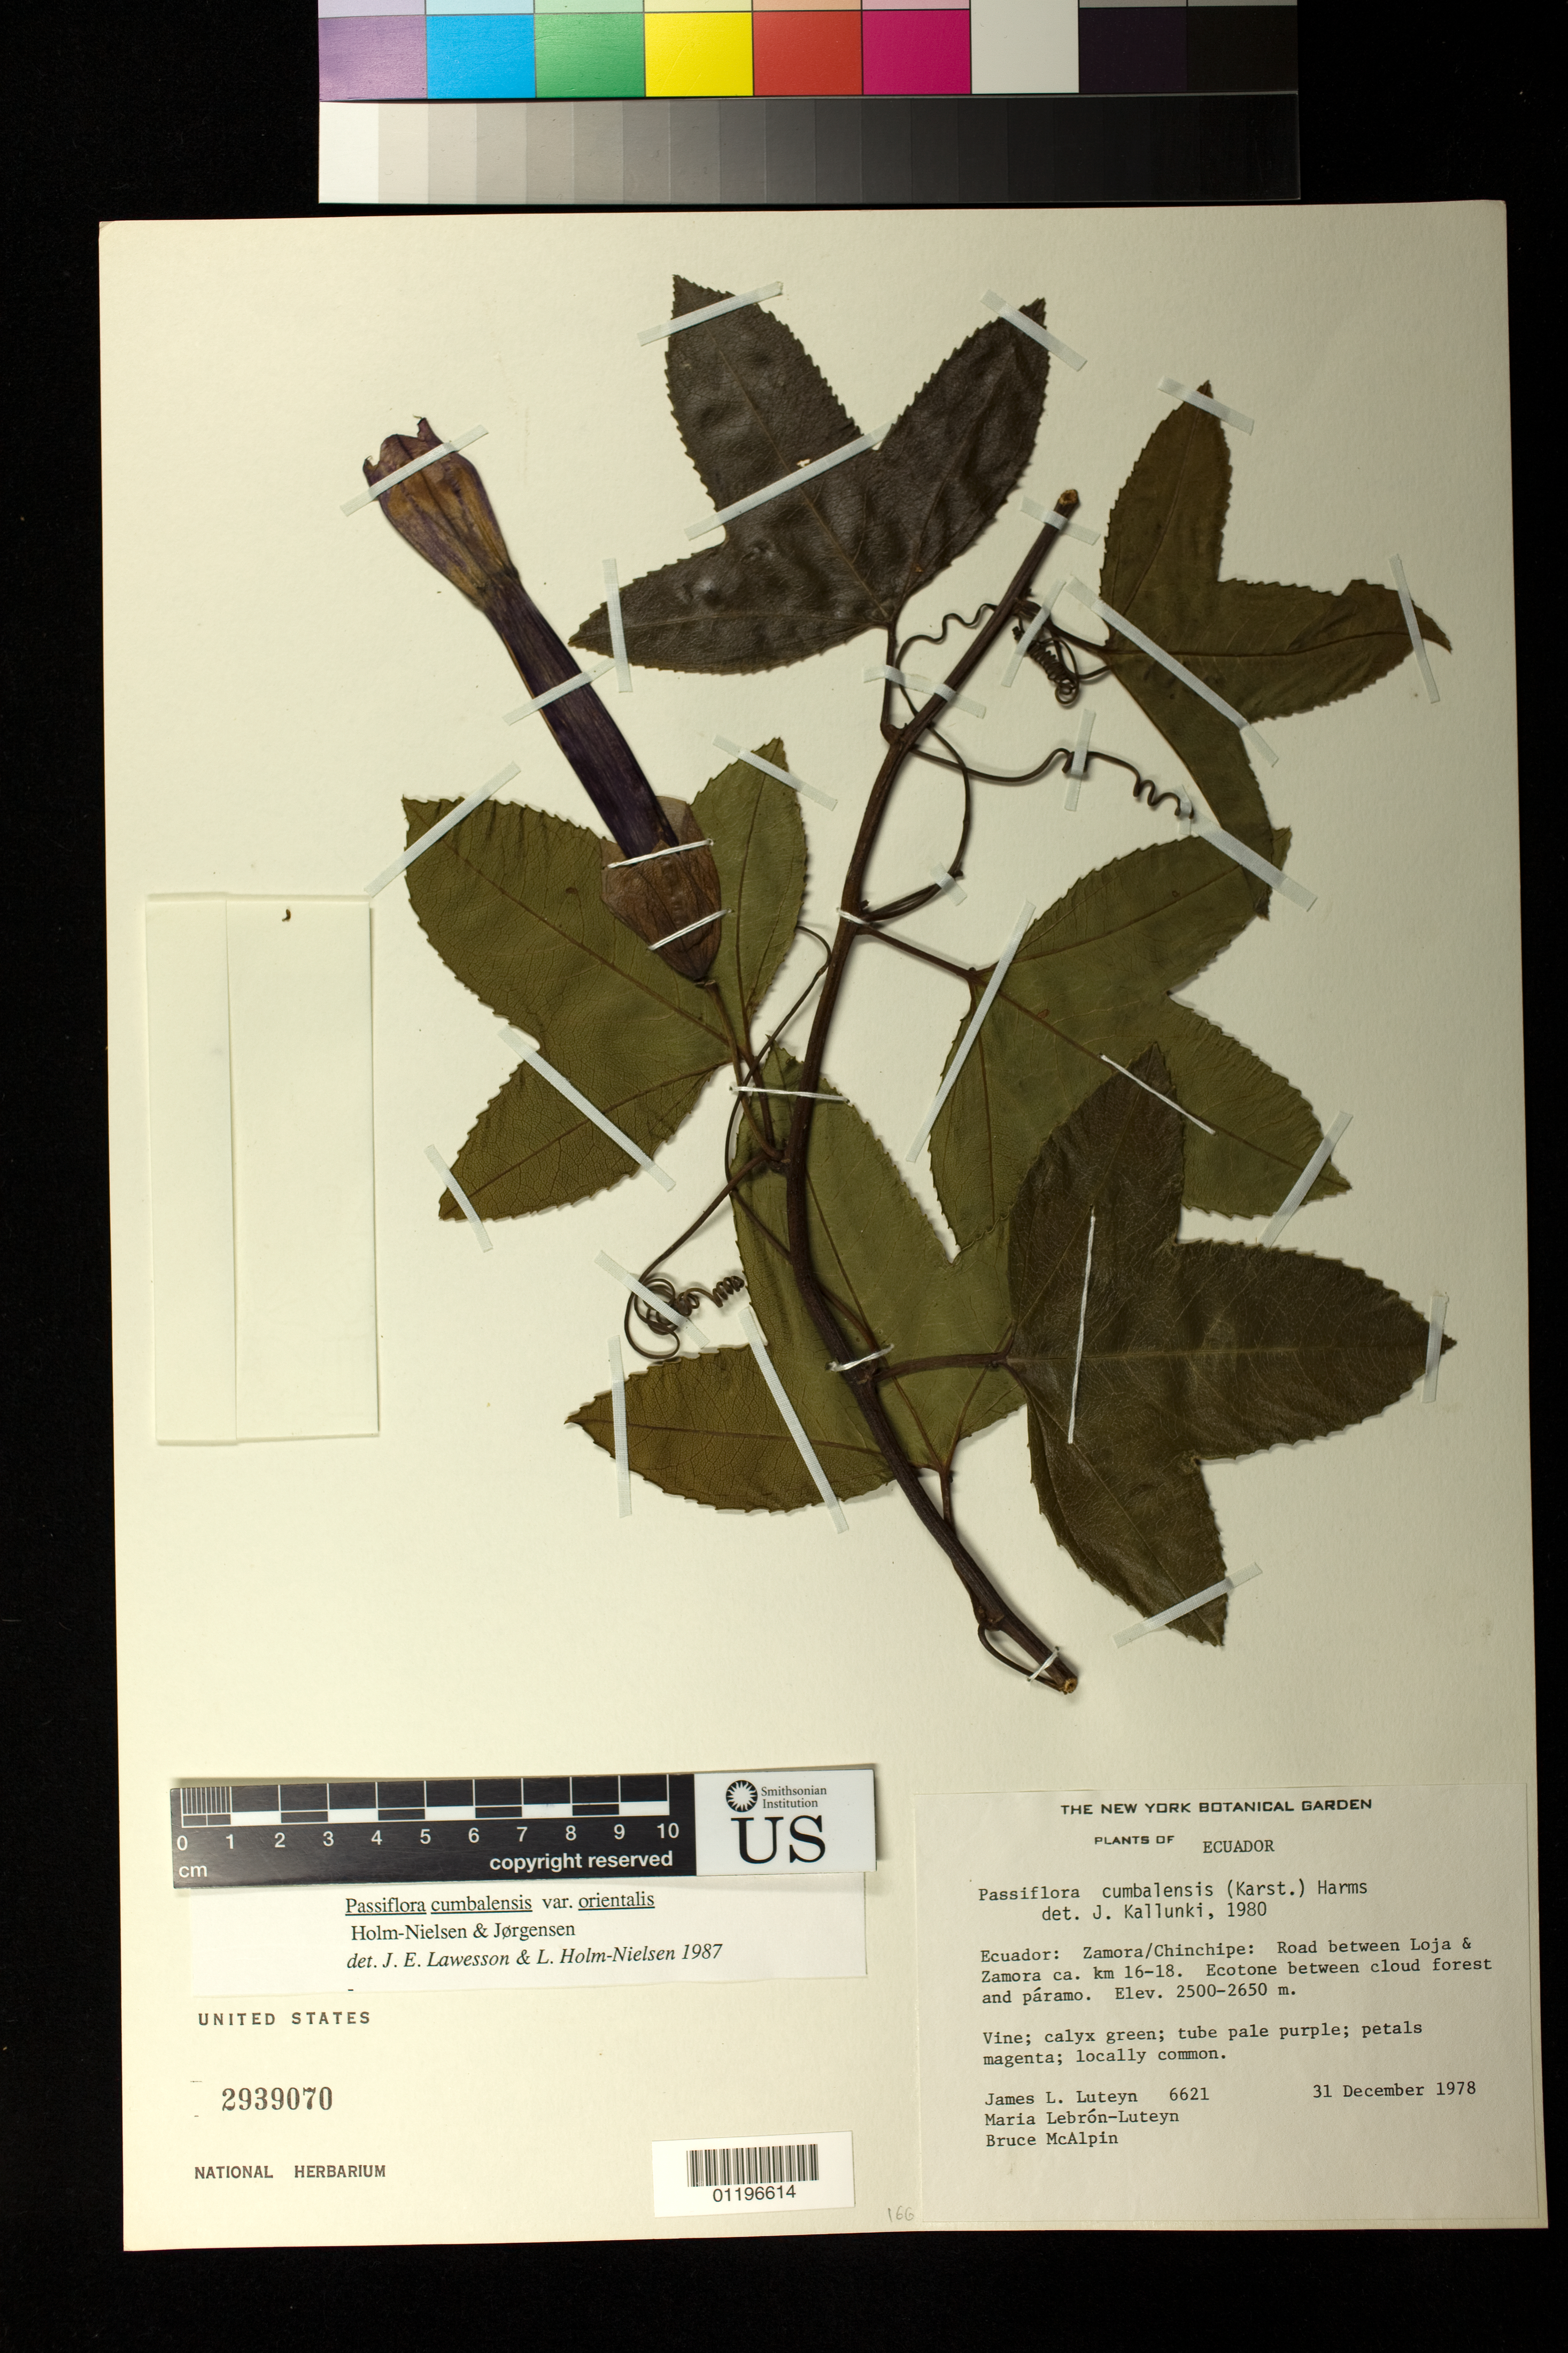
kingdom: Plantae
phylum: Tracheophyta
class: Magnoliopsida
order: Malpighiales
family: Passifloraceae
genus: Passiflora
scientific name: Passiflora cumbalensis var. orientalis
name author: Holm-Niels. & P. Jørg.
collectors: J. L. Luteyn, M. L. Lebrón-Luteyn & B. McAlpin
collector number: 6621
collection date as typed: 31 Dec 1978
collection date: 1978-12-31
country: Ecuador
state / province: Zamora-Chinchipe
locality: Zamora/Chinchipe: Road between Loja & Zamora ca. km 16-18. Ecotone between cloud forest and paramo.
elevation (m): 2500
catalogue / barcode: US 2939070